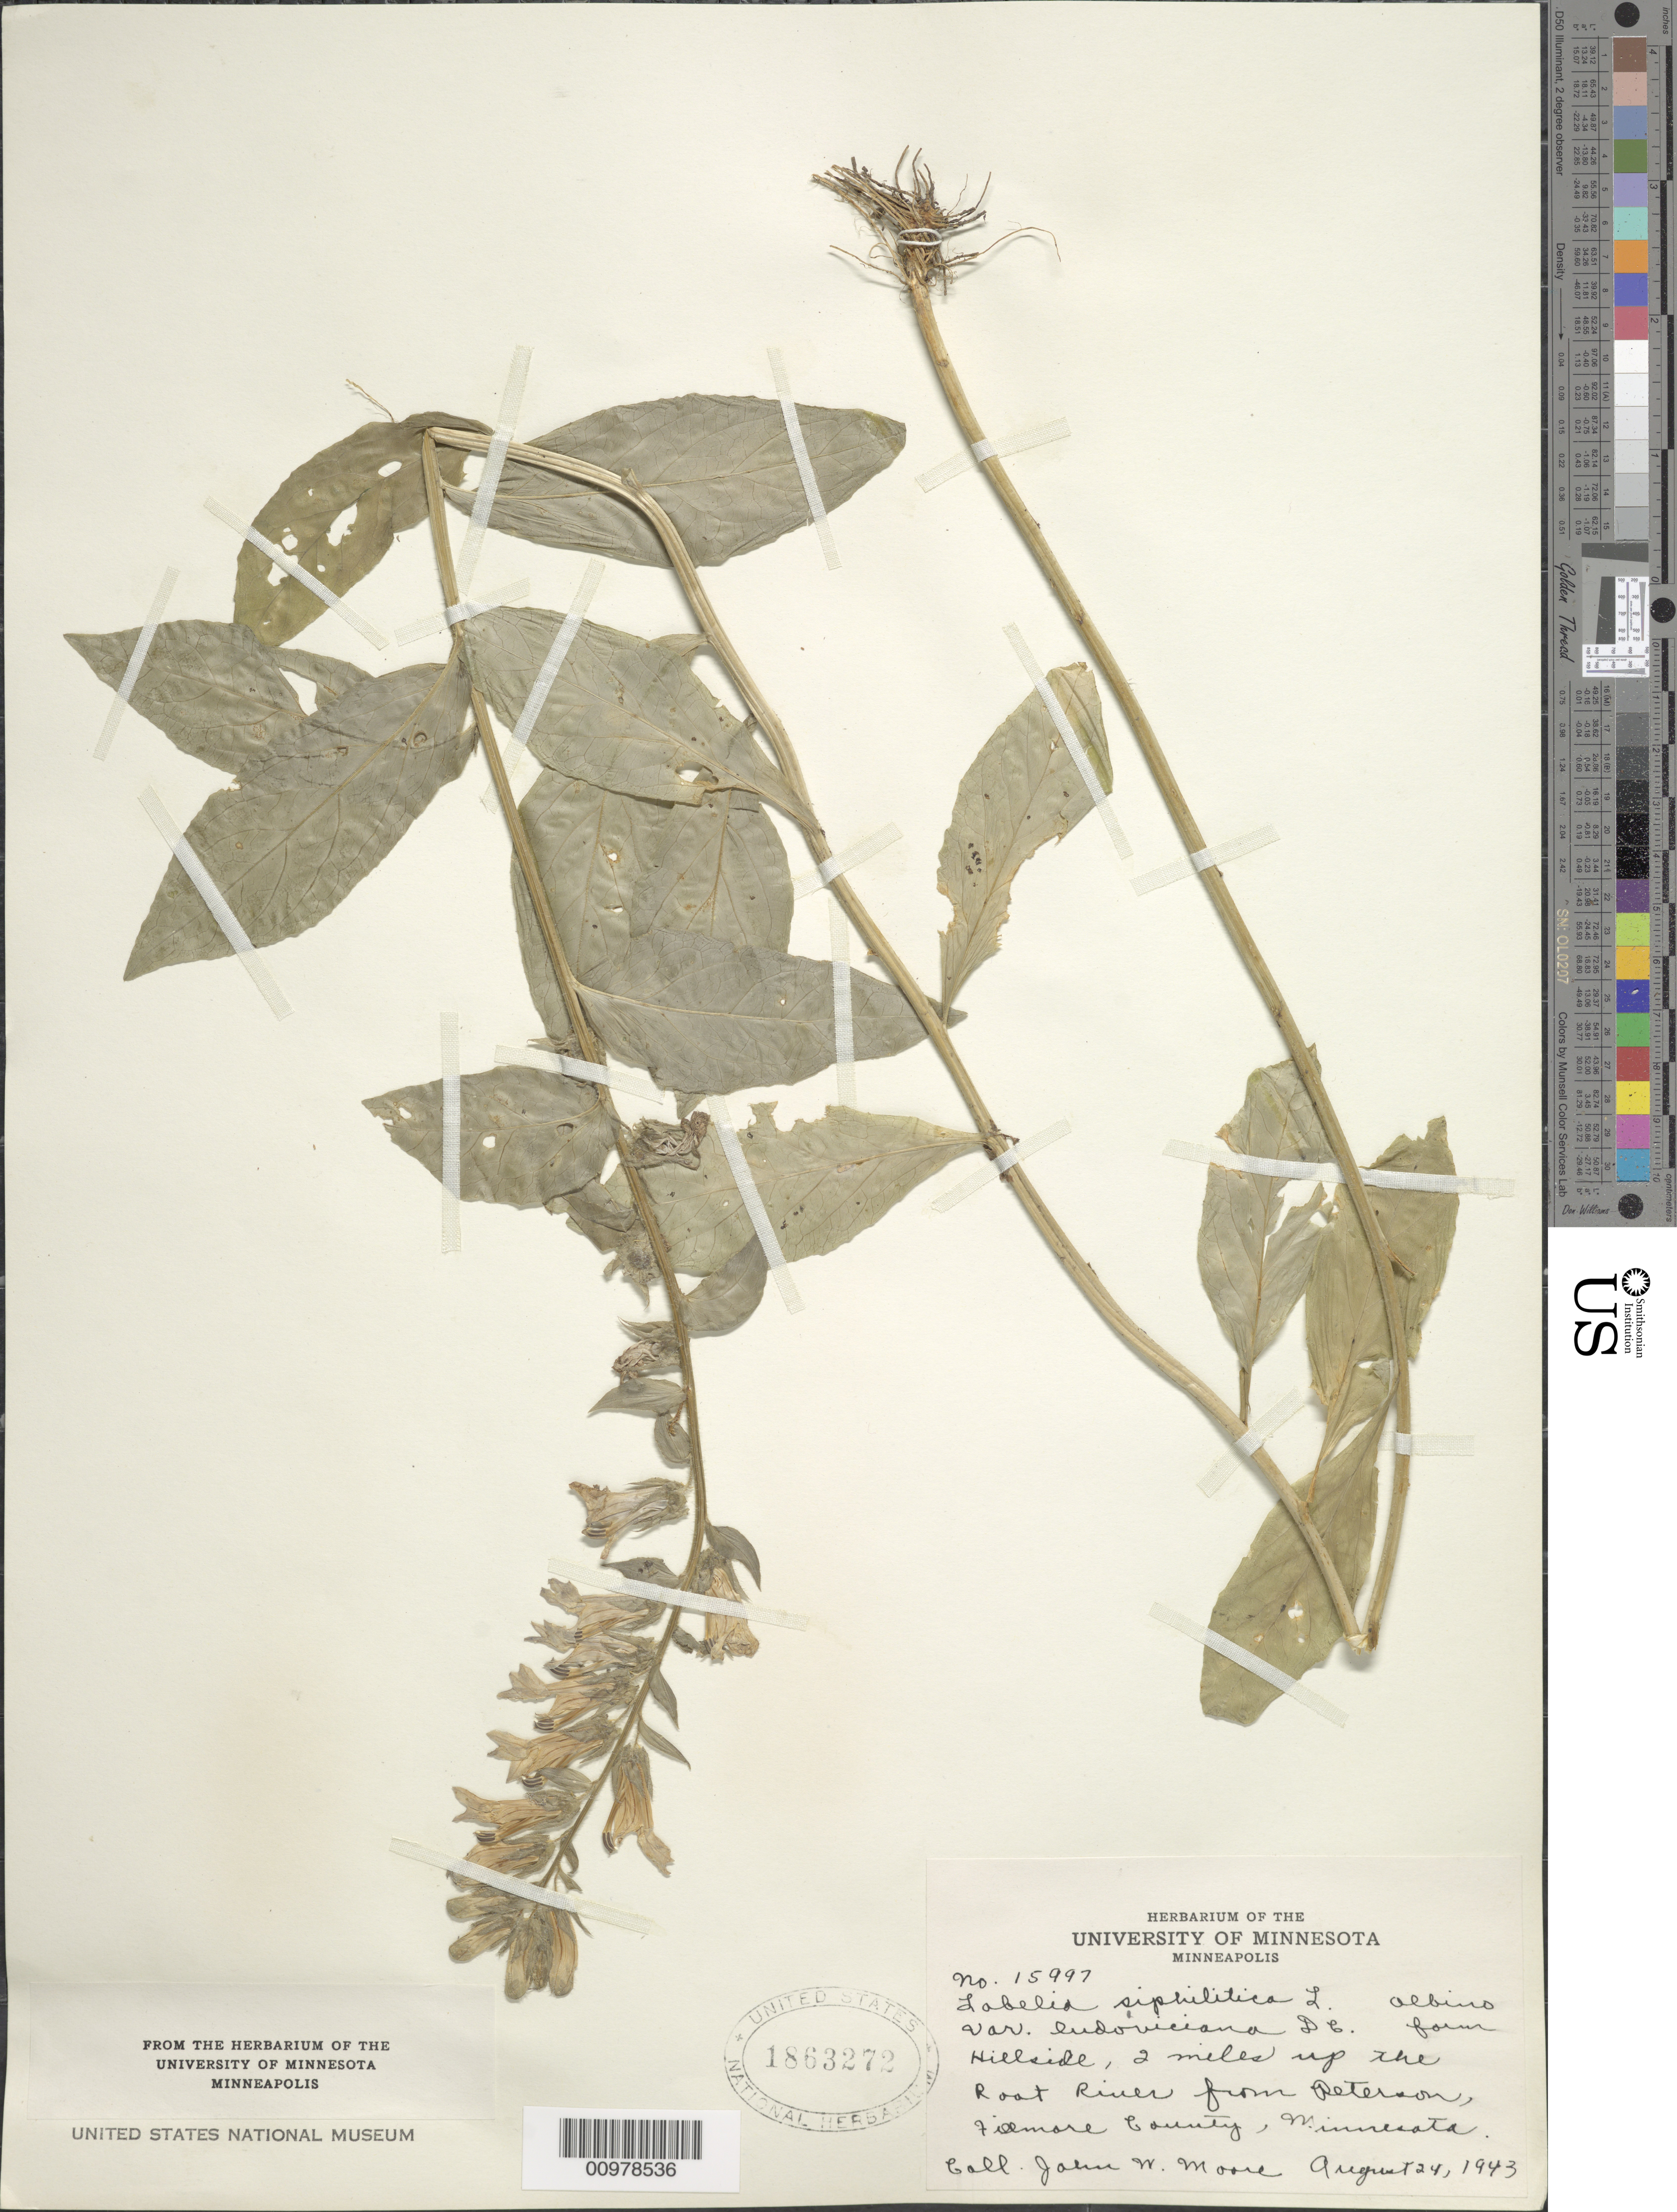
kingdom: Plantae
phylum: Tracheophyta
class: Magnoliopsida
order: Asterales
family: Campanulaceae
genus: Lobelia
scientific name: Lobelia siphilitica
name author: L.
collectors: J. W. Moore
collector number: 15997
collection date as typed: August 24, 1943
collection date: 1943-08-24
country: United States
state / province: Minnesota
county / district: Fillmore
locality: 2 miles up the Root River from Peterson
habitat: hillside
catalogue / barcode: US 1863272